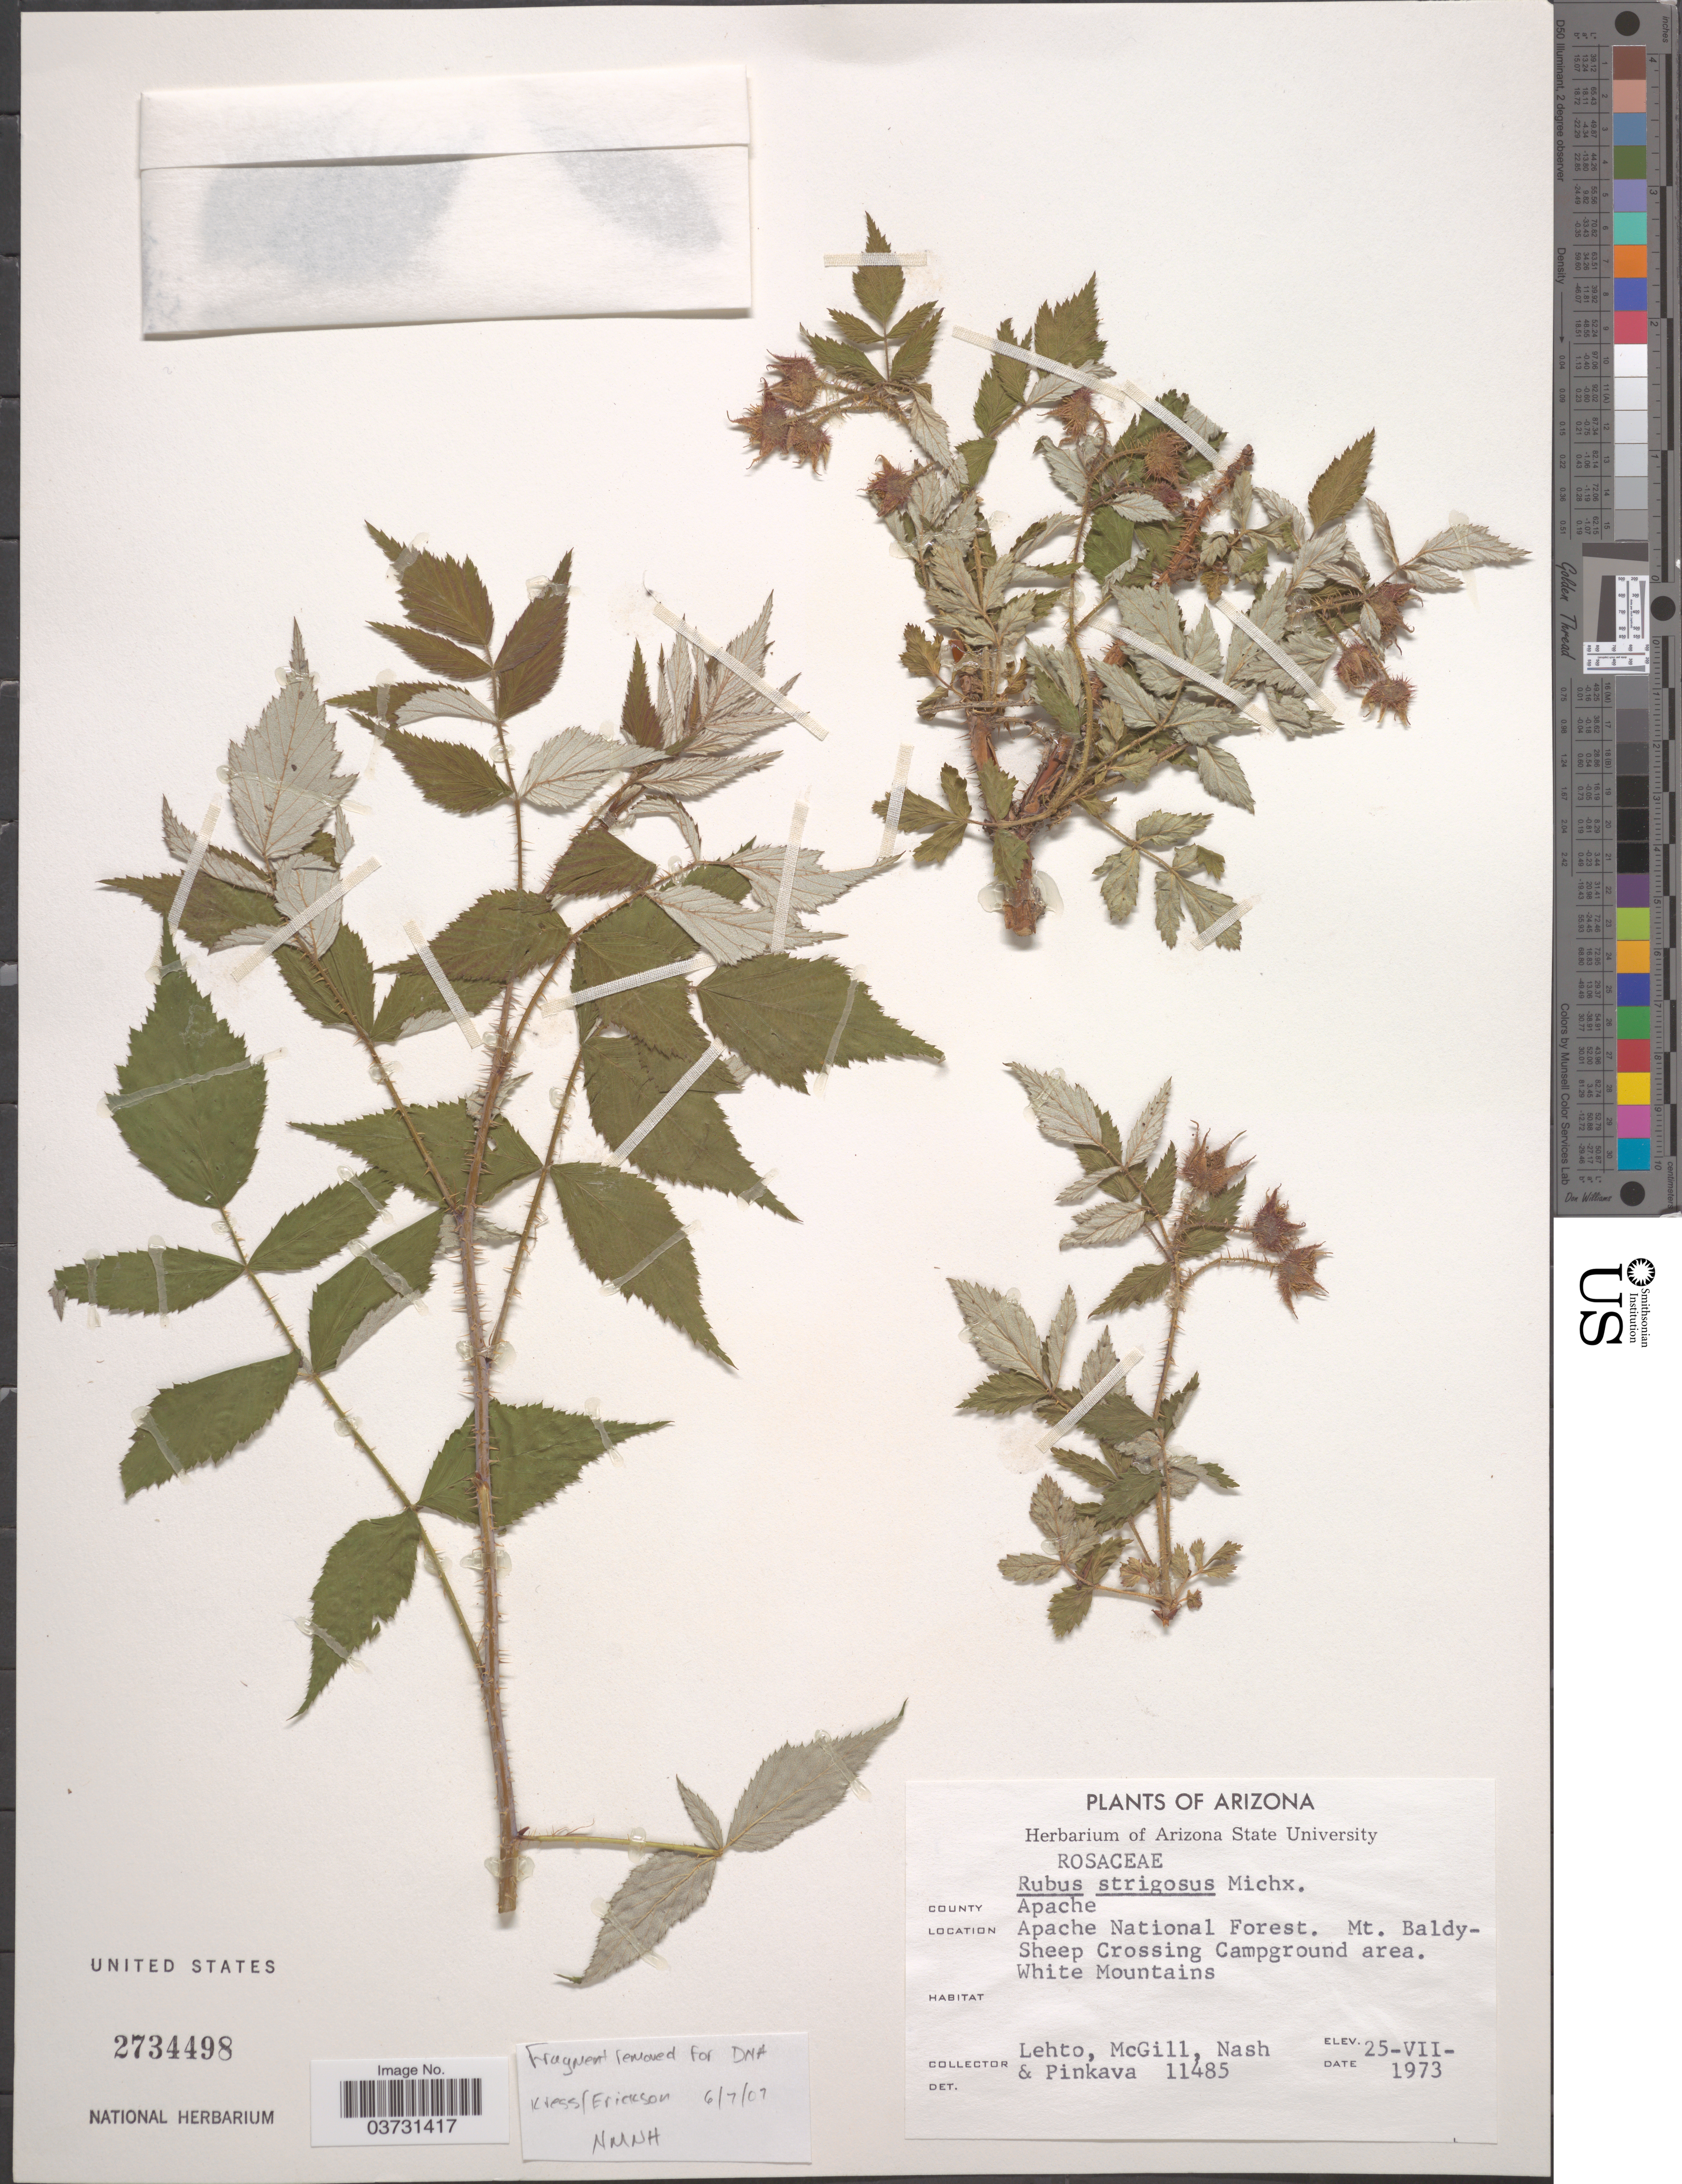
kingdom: Plantae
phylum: Tracheophyta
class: Magnoliopsida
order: Rosales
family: Rosaceae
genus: Rubus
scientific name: Rubus strigosus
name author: Michx.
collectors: -. Lehto, -. McGill, -- Nash & -. Pinkava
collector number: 11485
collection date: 1973-07-25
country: United States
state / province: Arizona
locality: County Apache, Apache National Forest. Mt. Baldy - Sheep Crossing Campground area. White Mountains.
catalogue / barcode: US 2734498